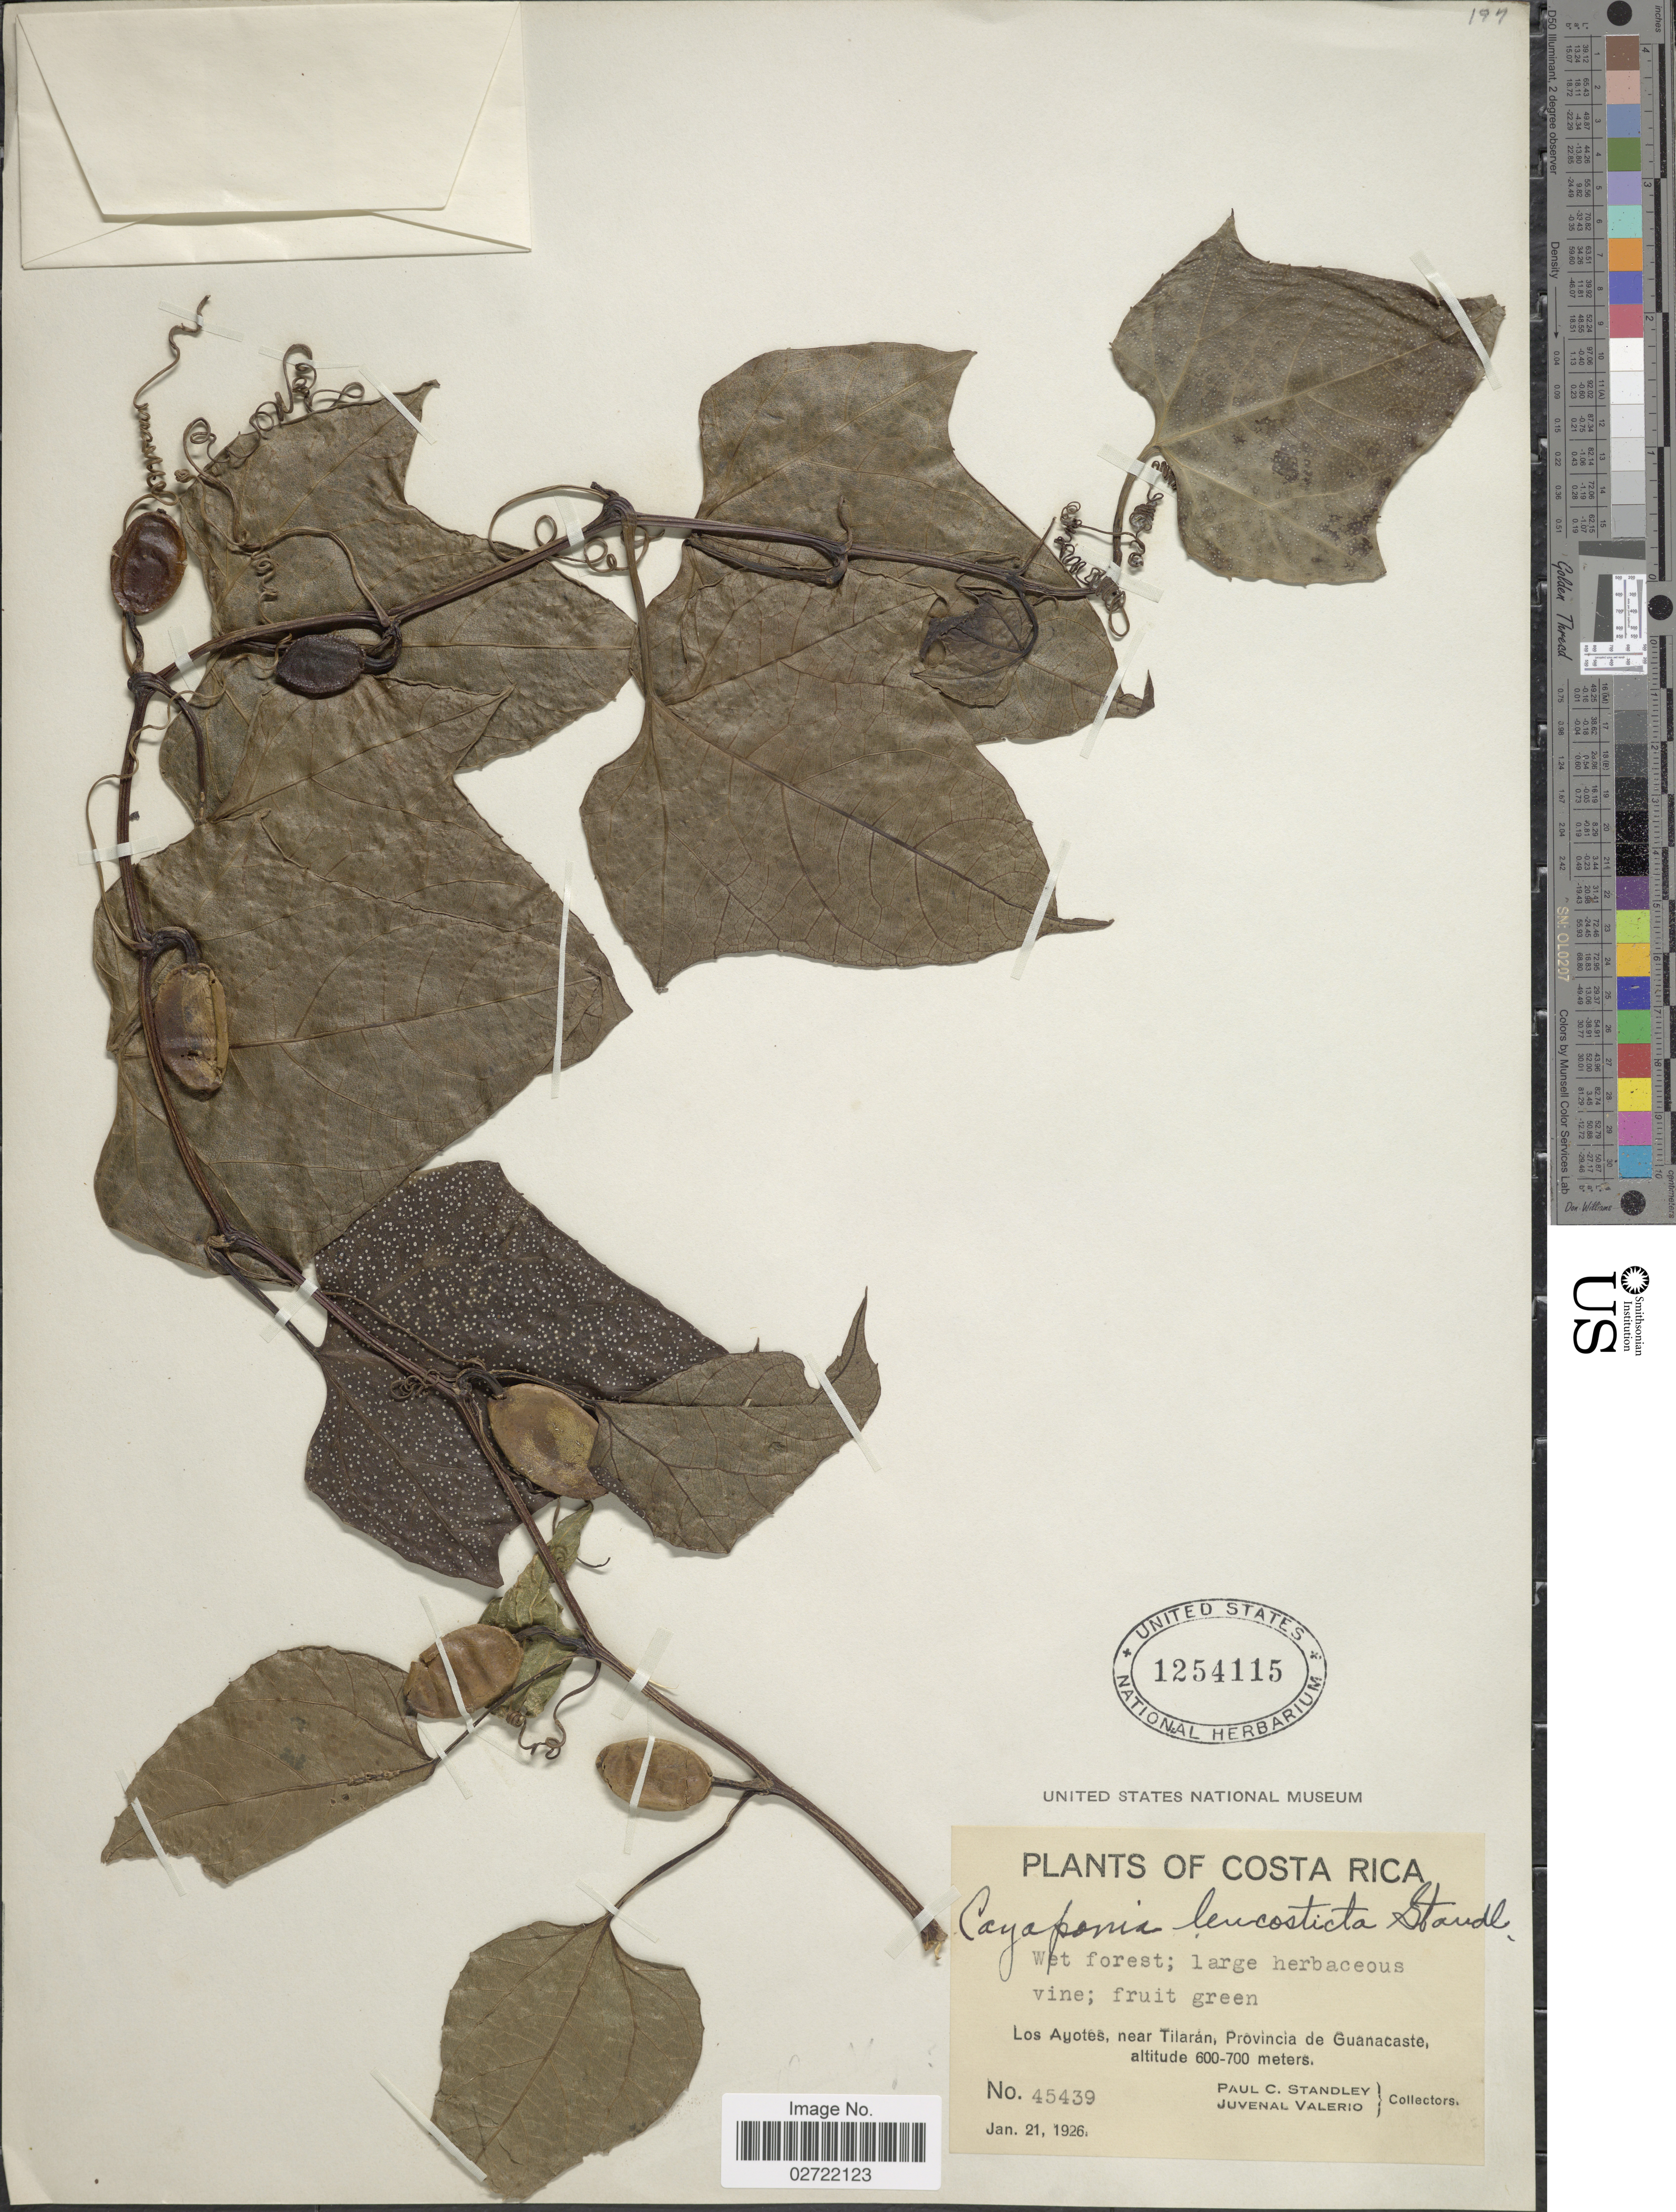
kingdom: Plantae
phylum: Tracheophyta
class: Magnoliopsida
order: Cucurbitales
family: Cucurbitaceae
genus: Cayaponia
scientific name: Cayaponia leucosticta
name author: Standl.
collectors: P. C. Standley & J. Valerio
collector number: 45439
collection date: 1926-01-21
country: Costa Rica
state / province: Guanacaste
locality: Los Ayotes, near Tilarán.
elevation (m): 600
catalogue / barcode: US 1254115